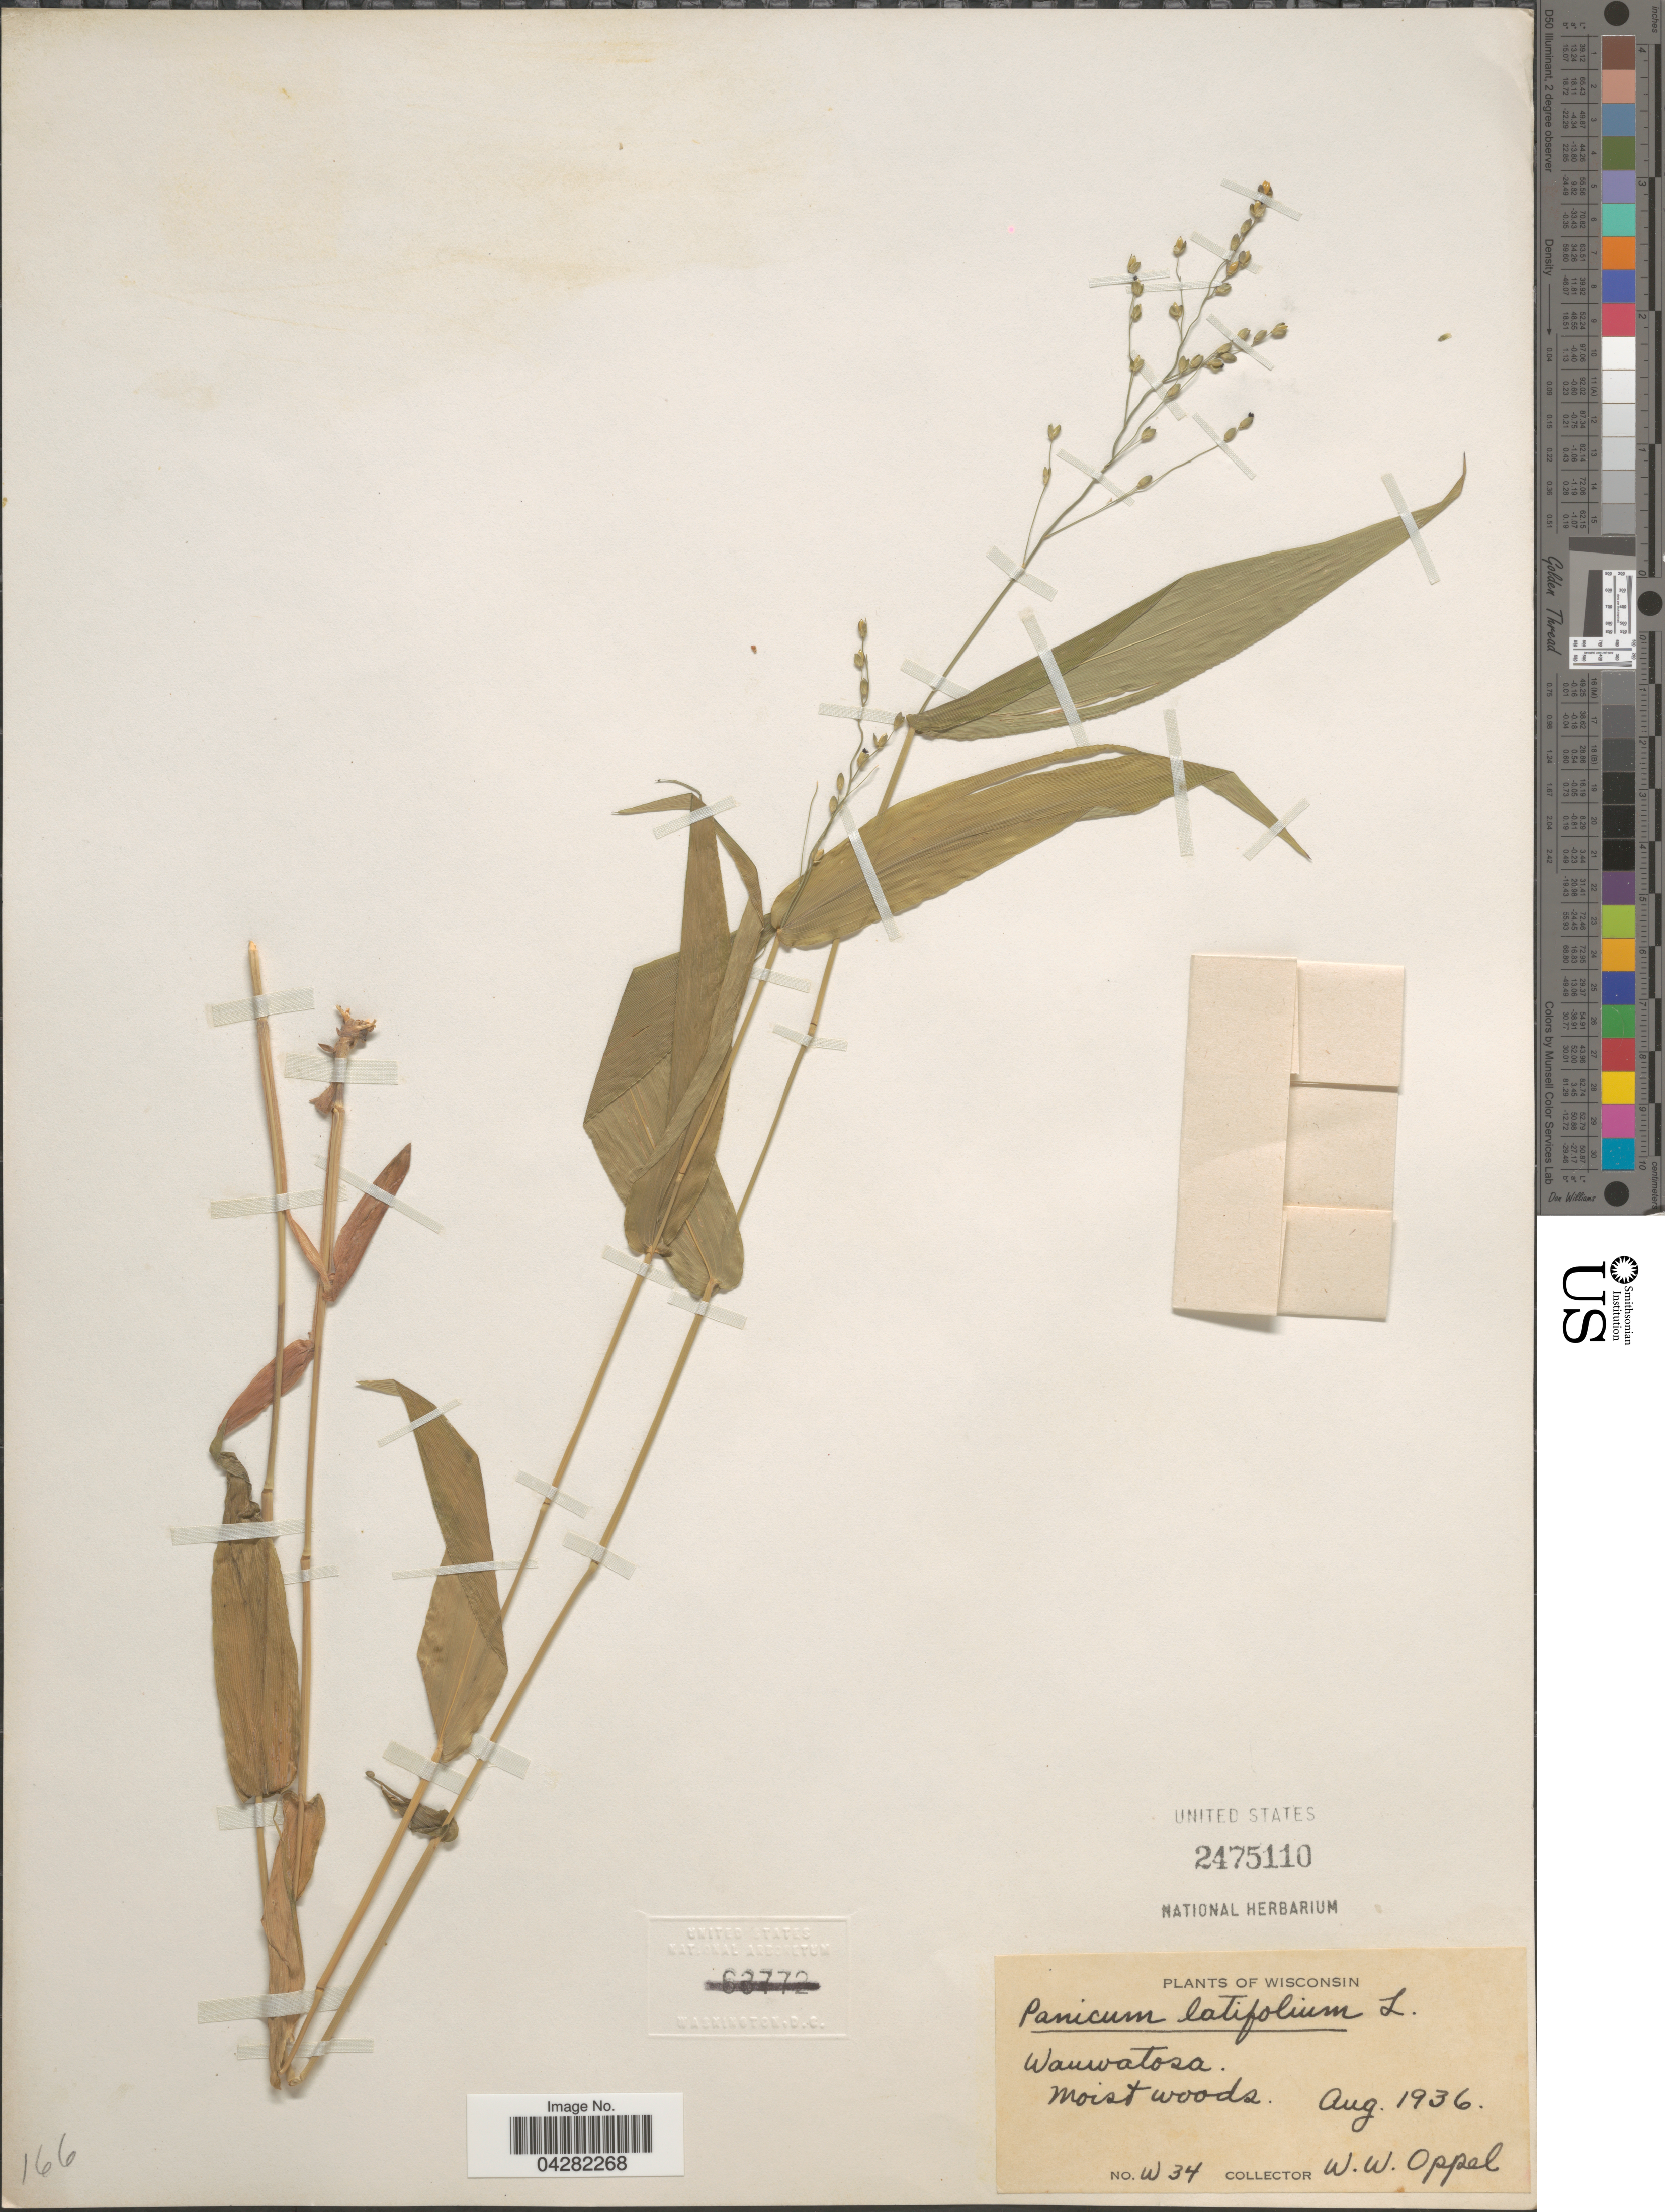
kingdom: Plantae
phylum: Tracheophyta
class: Liliopsida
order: Poales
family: Poaceae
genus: Dichanthelium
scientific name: Dichanthelium laxiflorum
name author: (Lam.) Gould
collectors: W. Oppel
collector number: W34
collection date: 1936-08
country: United States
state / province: Wisconsin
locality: Wauwatosa. Moist woods.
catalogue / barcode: US 2475110